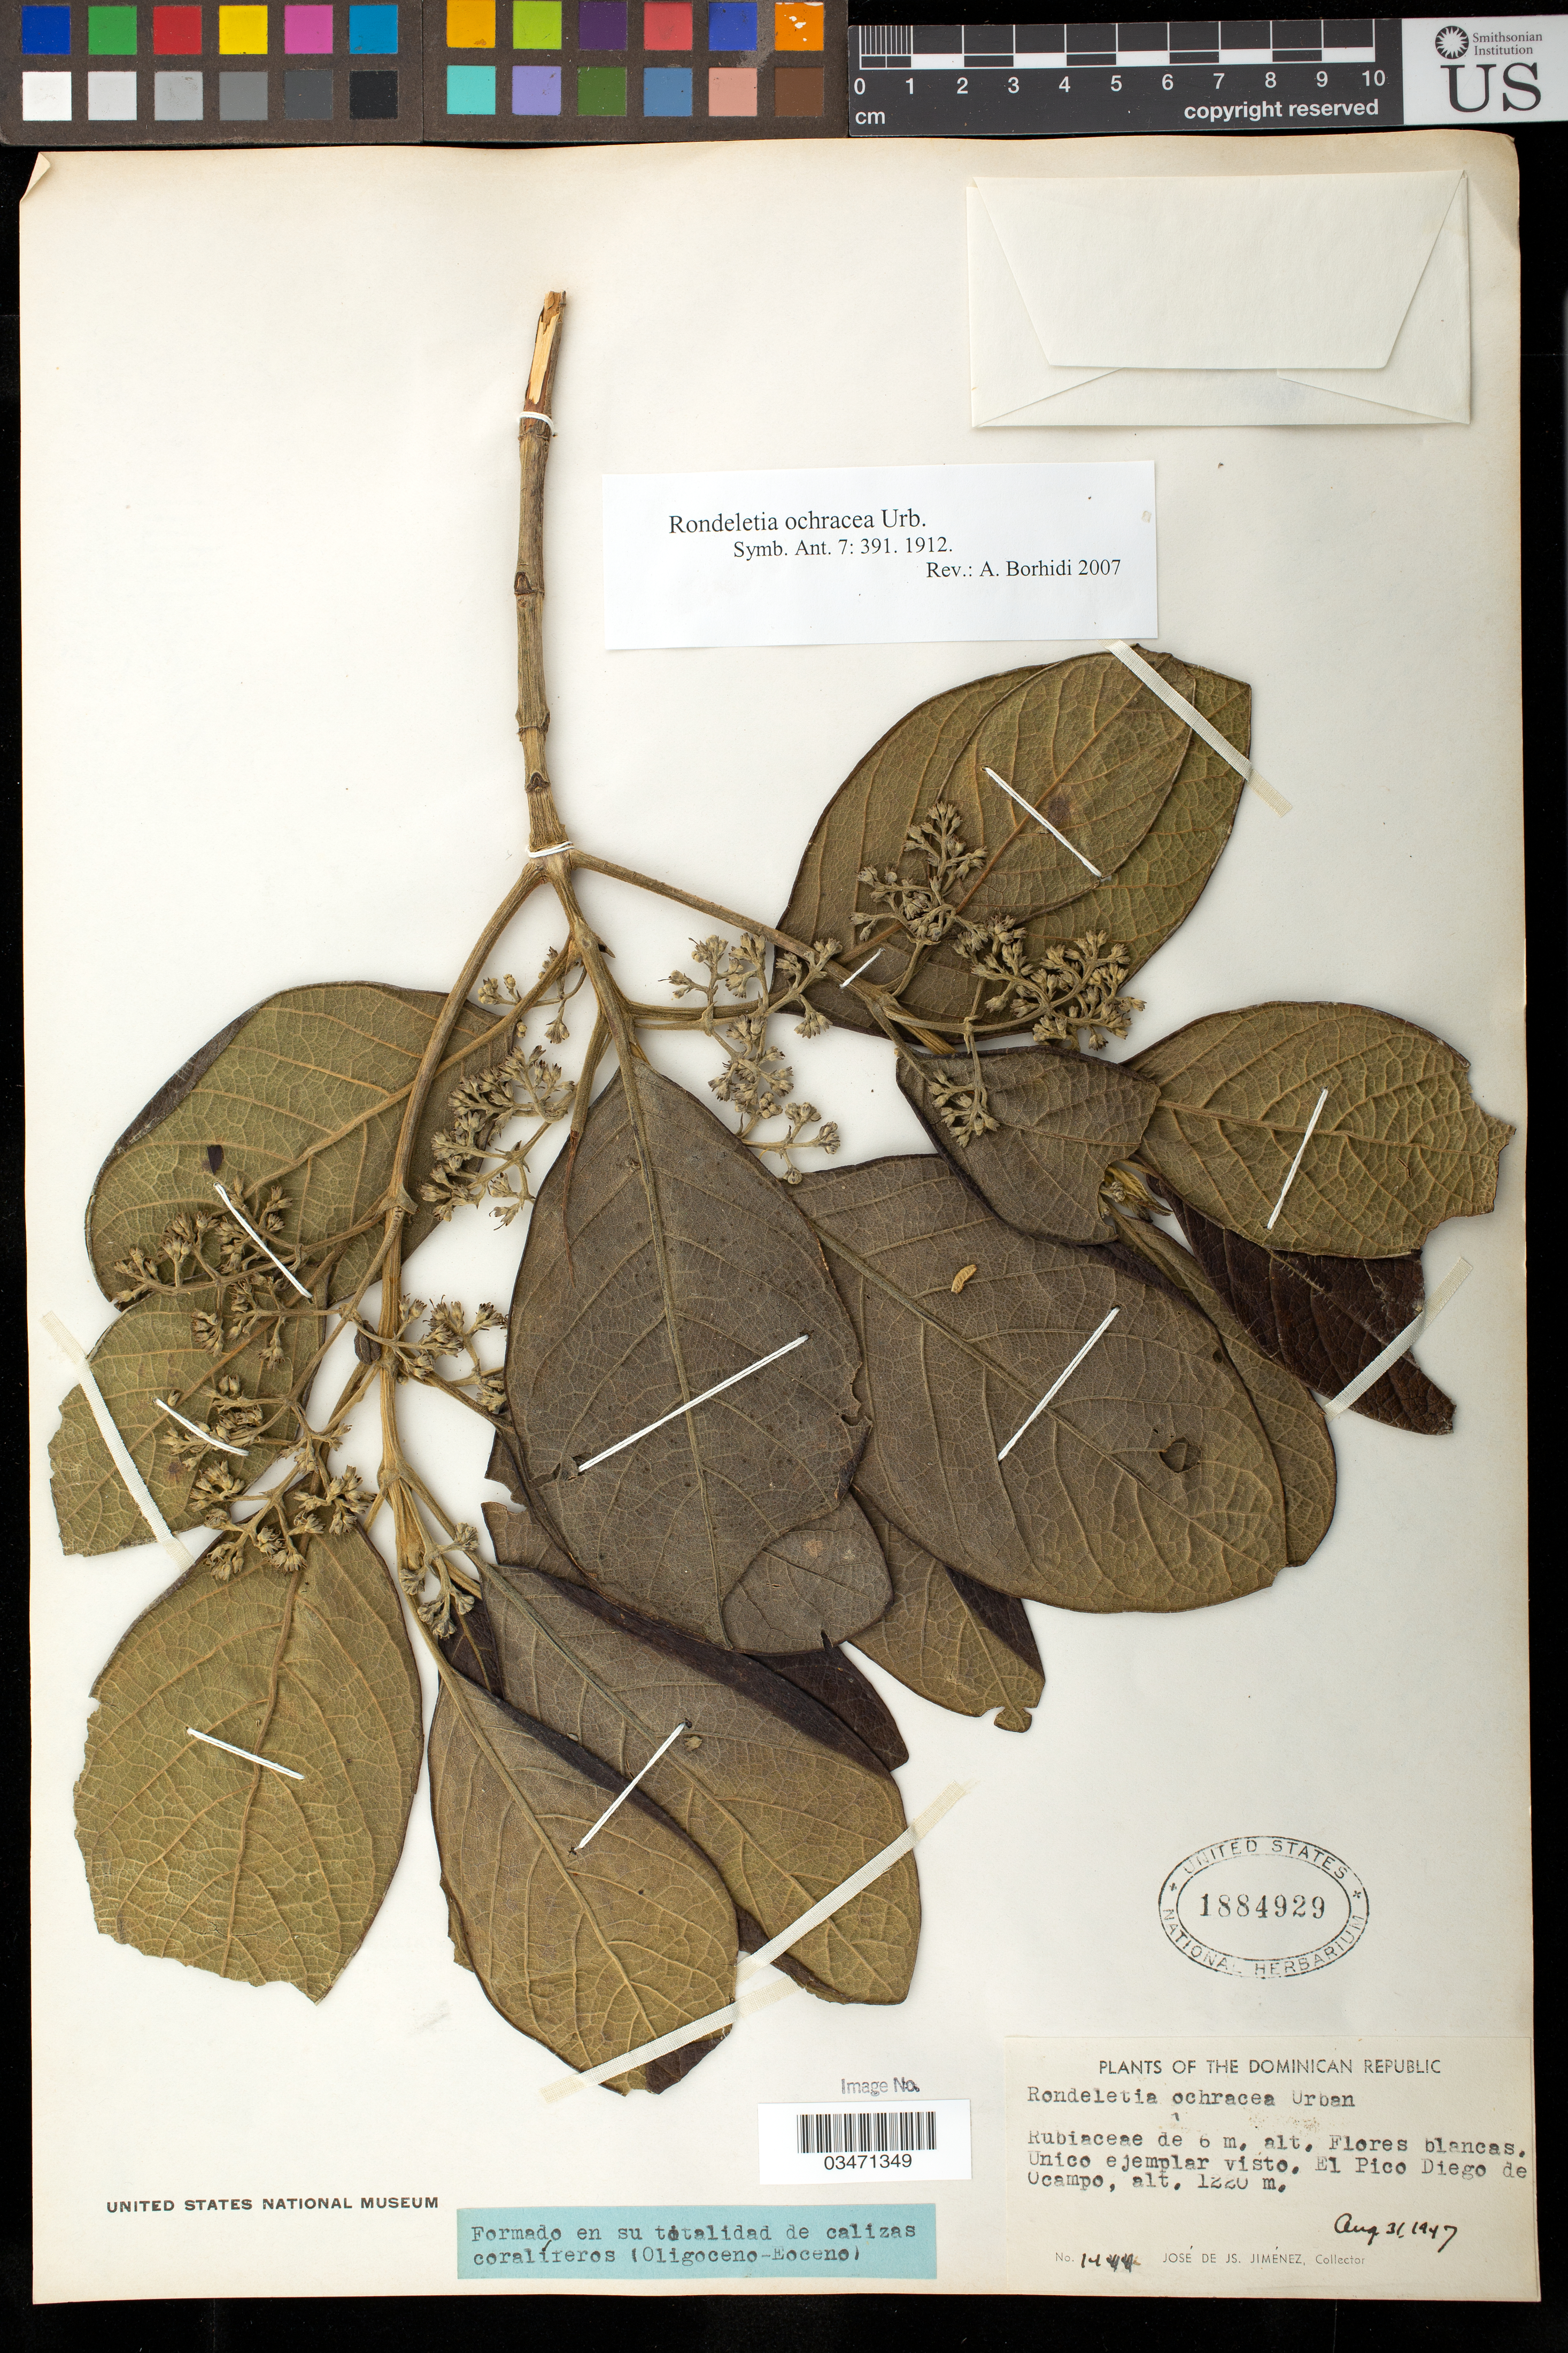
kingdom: Plantae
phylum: Tracheophyta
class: Magnoliopsida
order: Gentianales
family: Rubiaceae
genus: Rondeletia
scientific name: Rondeletia ochracea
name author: Urb.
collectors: J. J. Jiménez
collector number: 1444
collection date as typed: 31 Aug 1947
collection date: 1947-08-31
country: Dominican Republic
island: Hispaniola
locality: Diego de Ocampo Peak.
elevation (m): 1220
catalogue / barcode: US 1884929